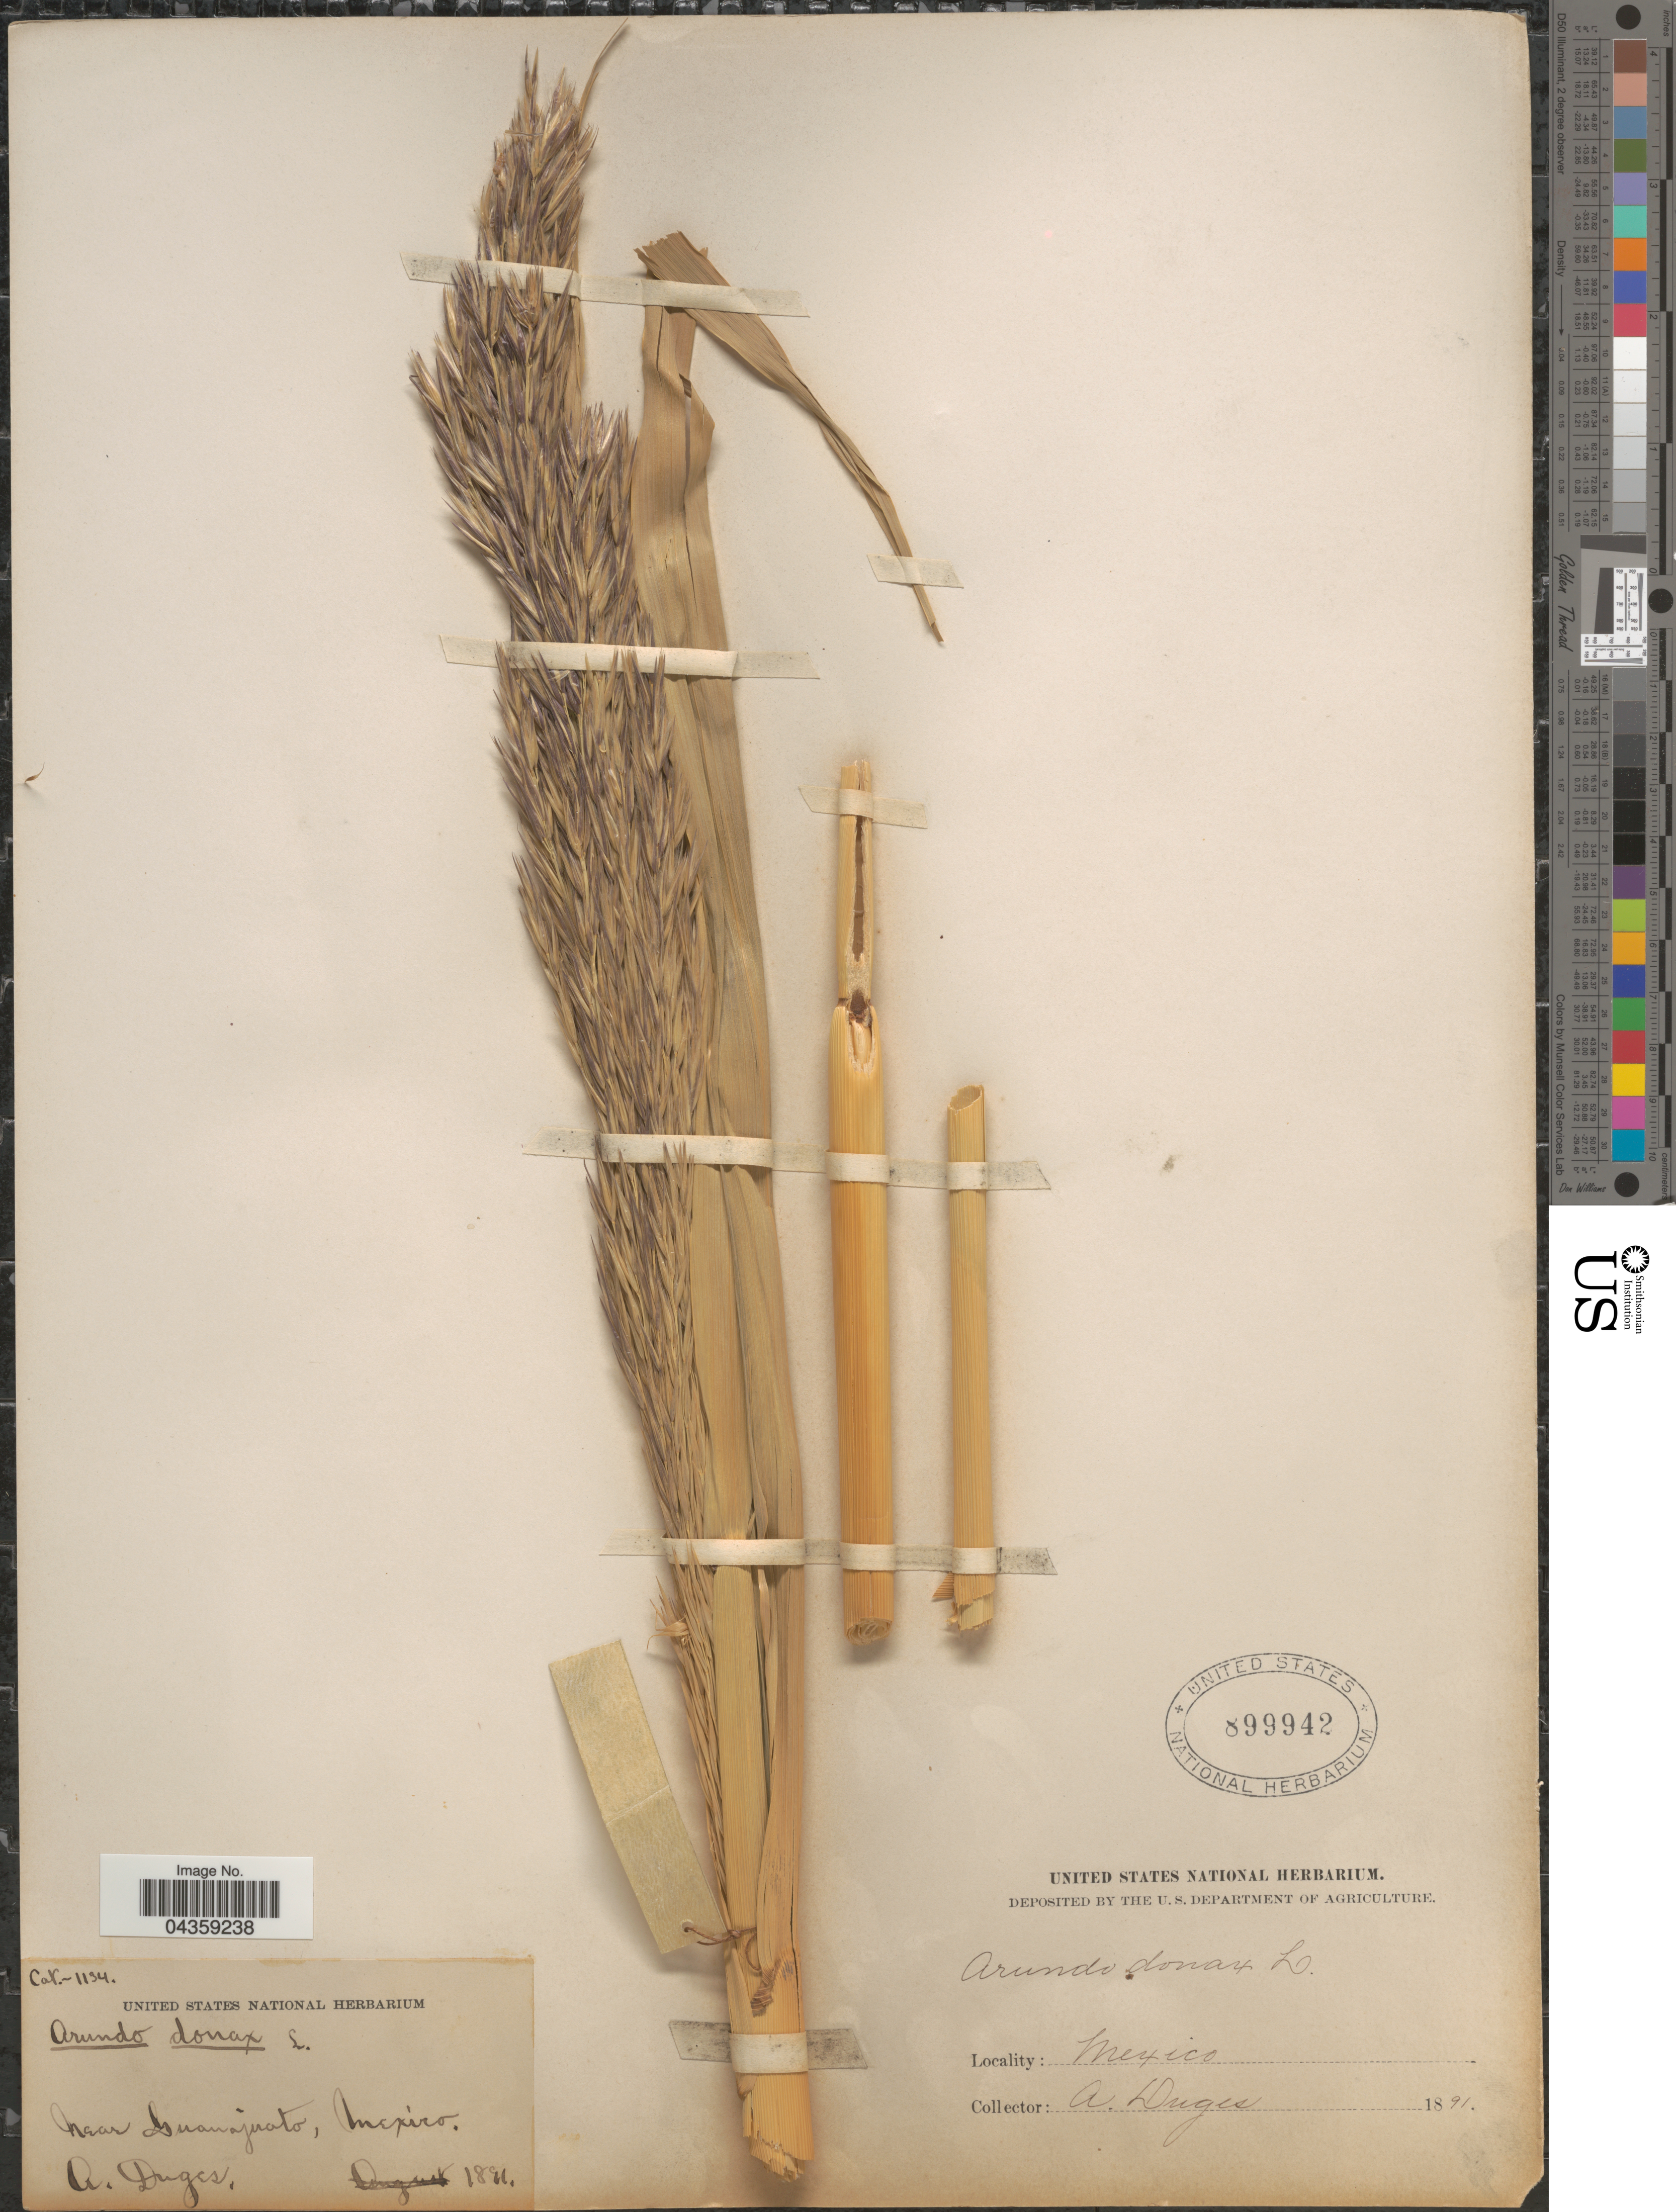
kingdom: Plantae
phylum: Tracheophyta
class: Liliopsida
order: Poales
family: Poaceae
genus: Arundo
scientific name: Arundo donax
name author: L.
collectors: A. Duges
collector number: Cat*-1134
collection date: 1891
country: Mexico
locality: Near Guanajuato.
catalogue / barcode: US 899942